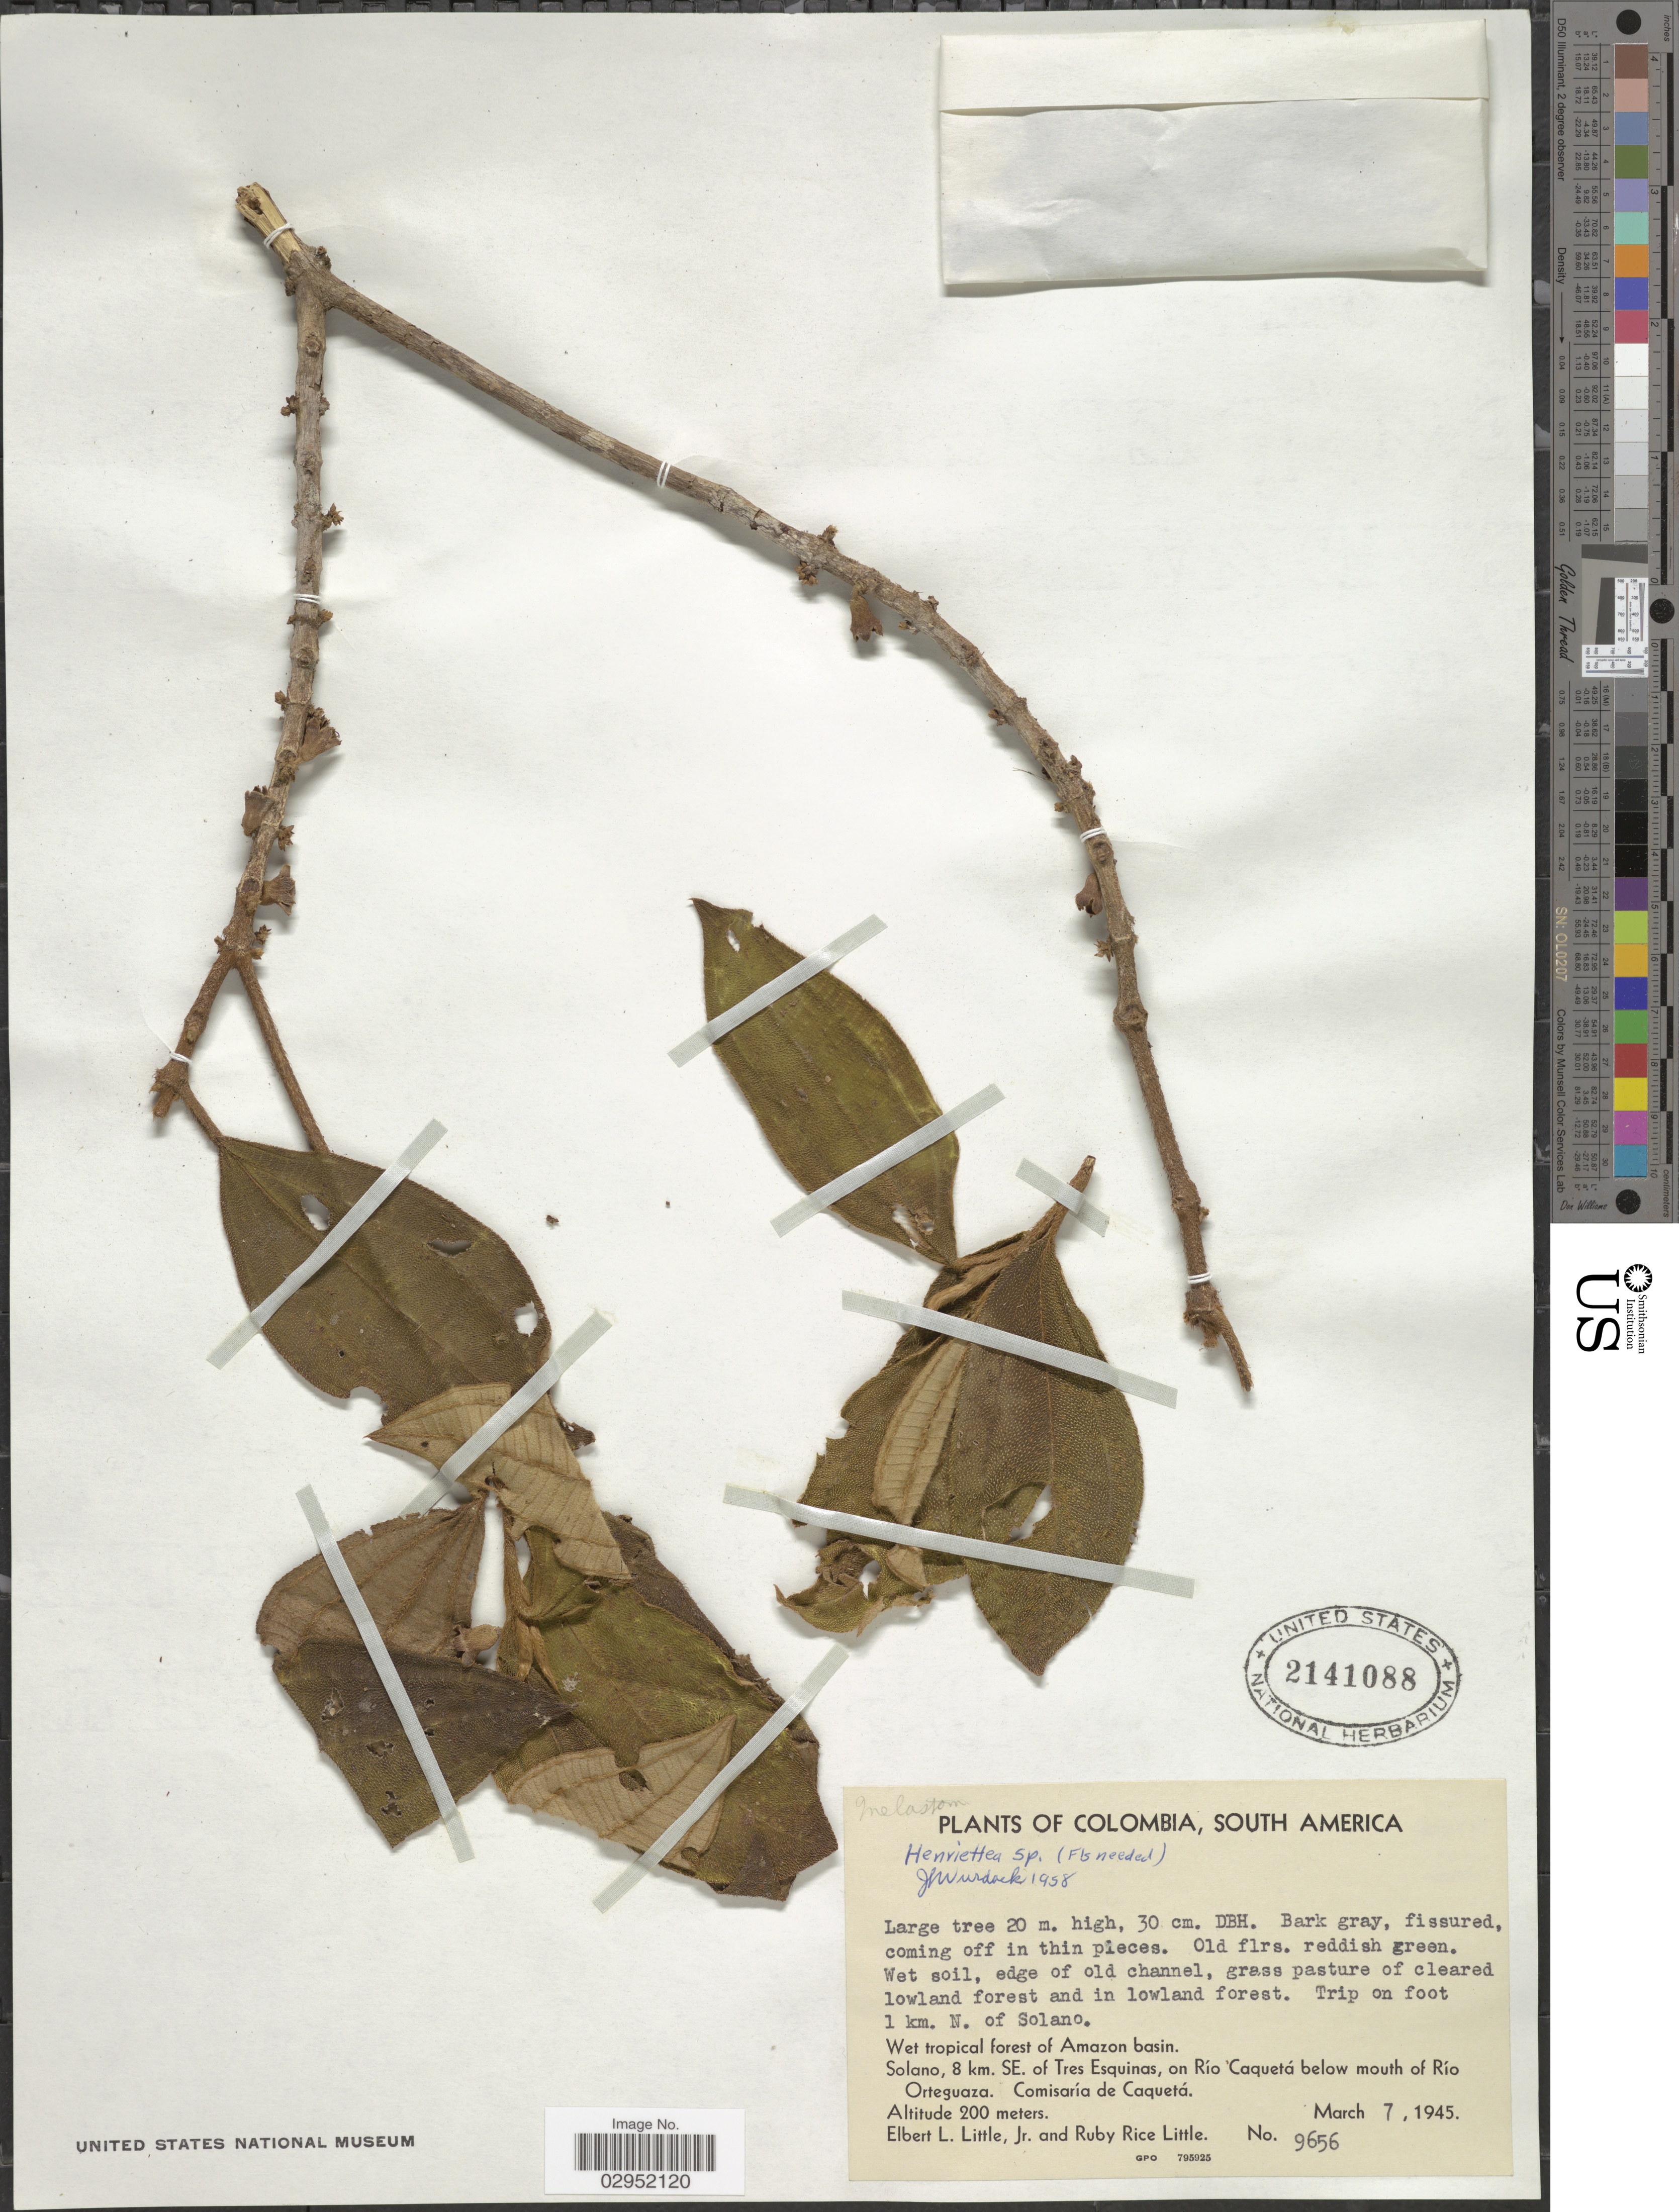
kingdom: Plantae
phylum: Tracheophyta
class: Magnoliopsida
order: Myrtales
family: Melastomataceae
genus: Henriettea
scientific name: Henriettea sp.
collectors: E. L. Little & R. R. Little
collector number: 9656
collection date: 1945-03-07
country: Colombia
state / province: Caquetá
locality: Trip on foot 1 km. N. of Solano. Wet tropical forest of Amazon basin. Solano, 8 km. SE. of Tres Esquinas, on Río Caquetá below mouth of Río Orteguaza. Comisaría de Caquetá.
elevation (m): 200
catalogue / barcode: US 2141088